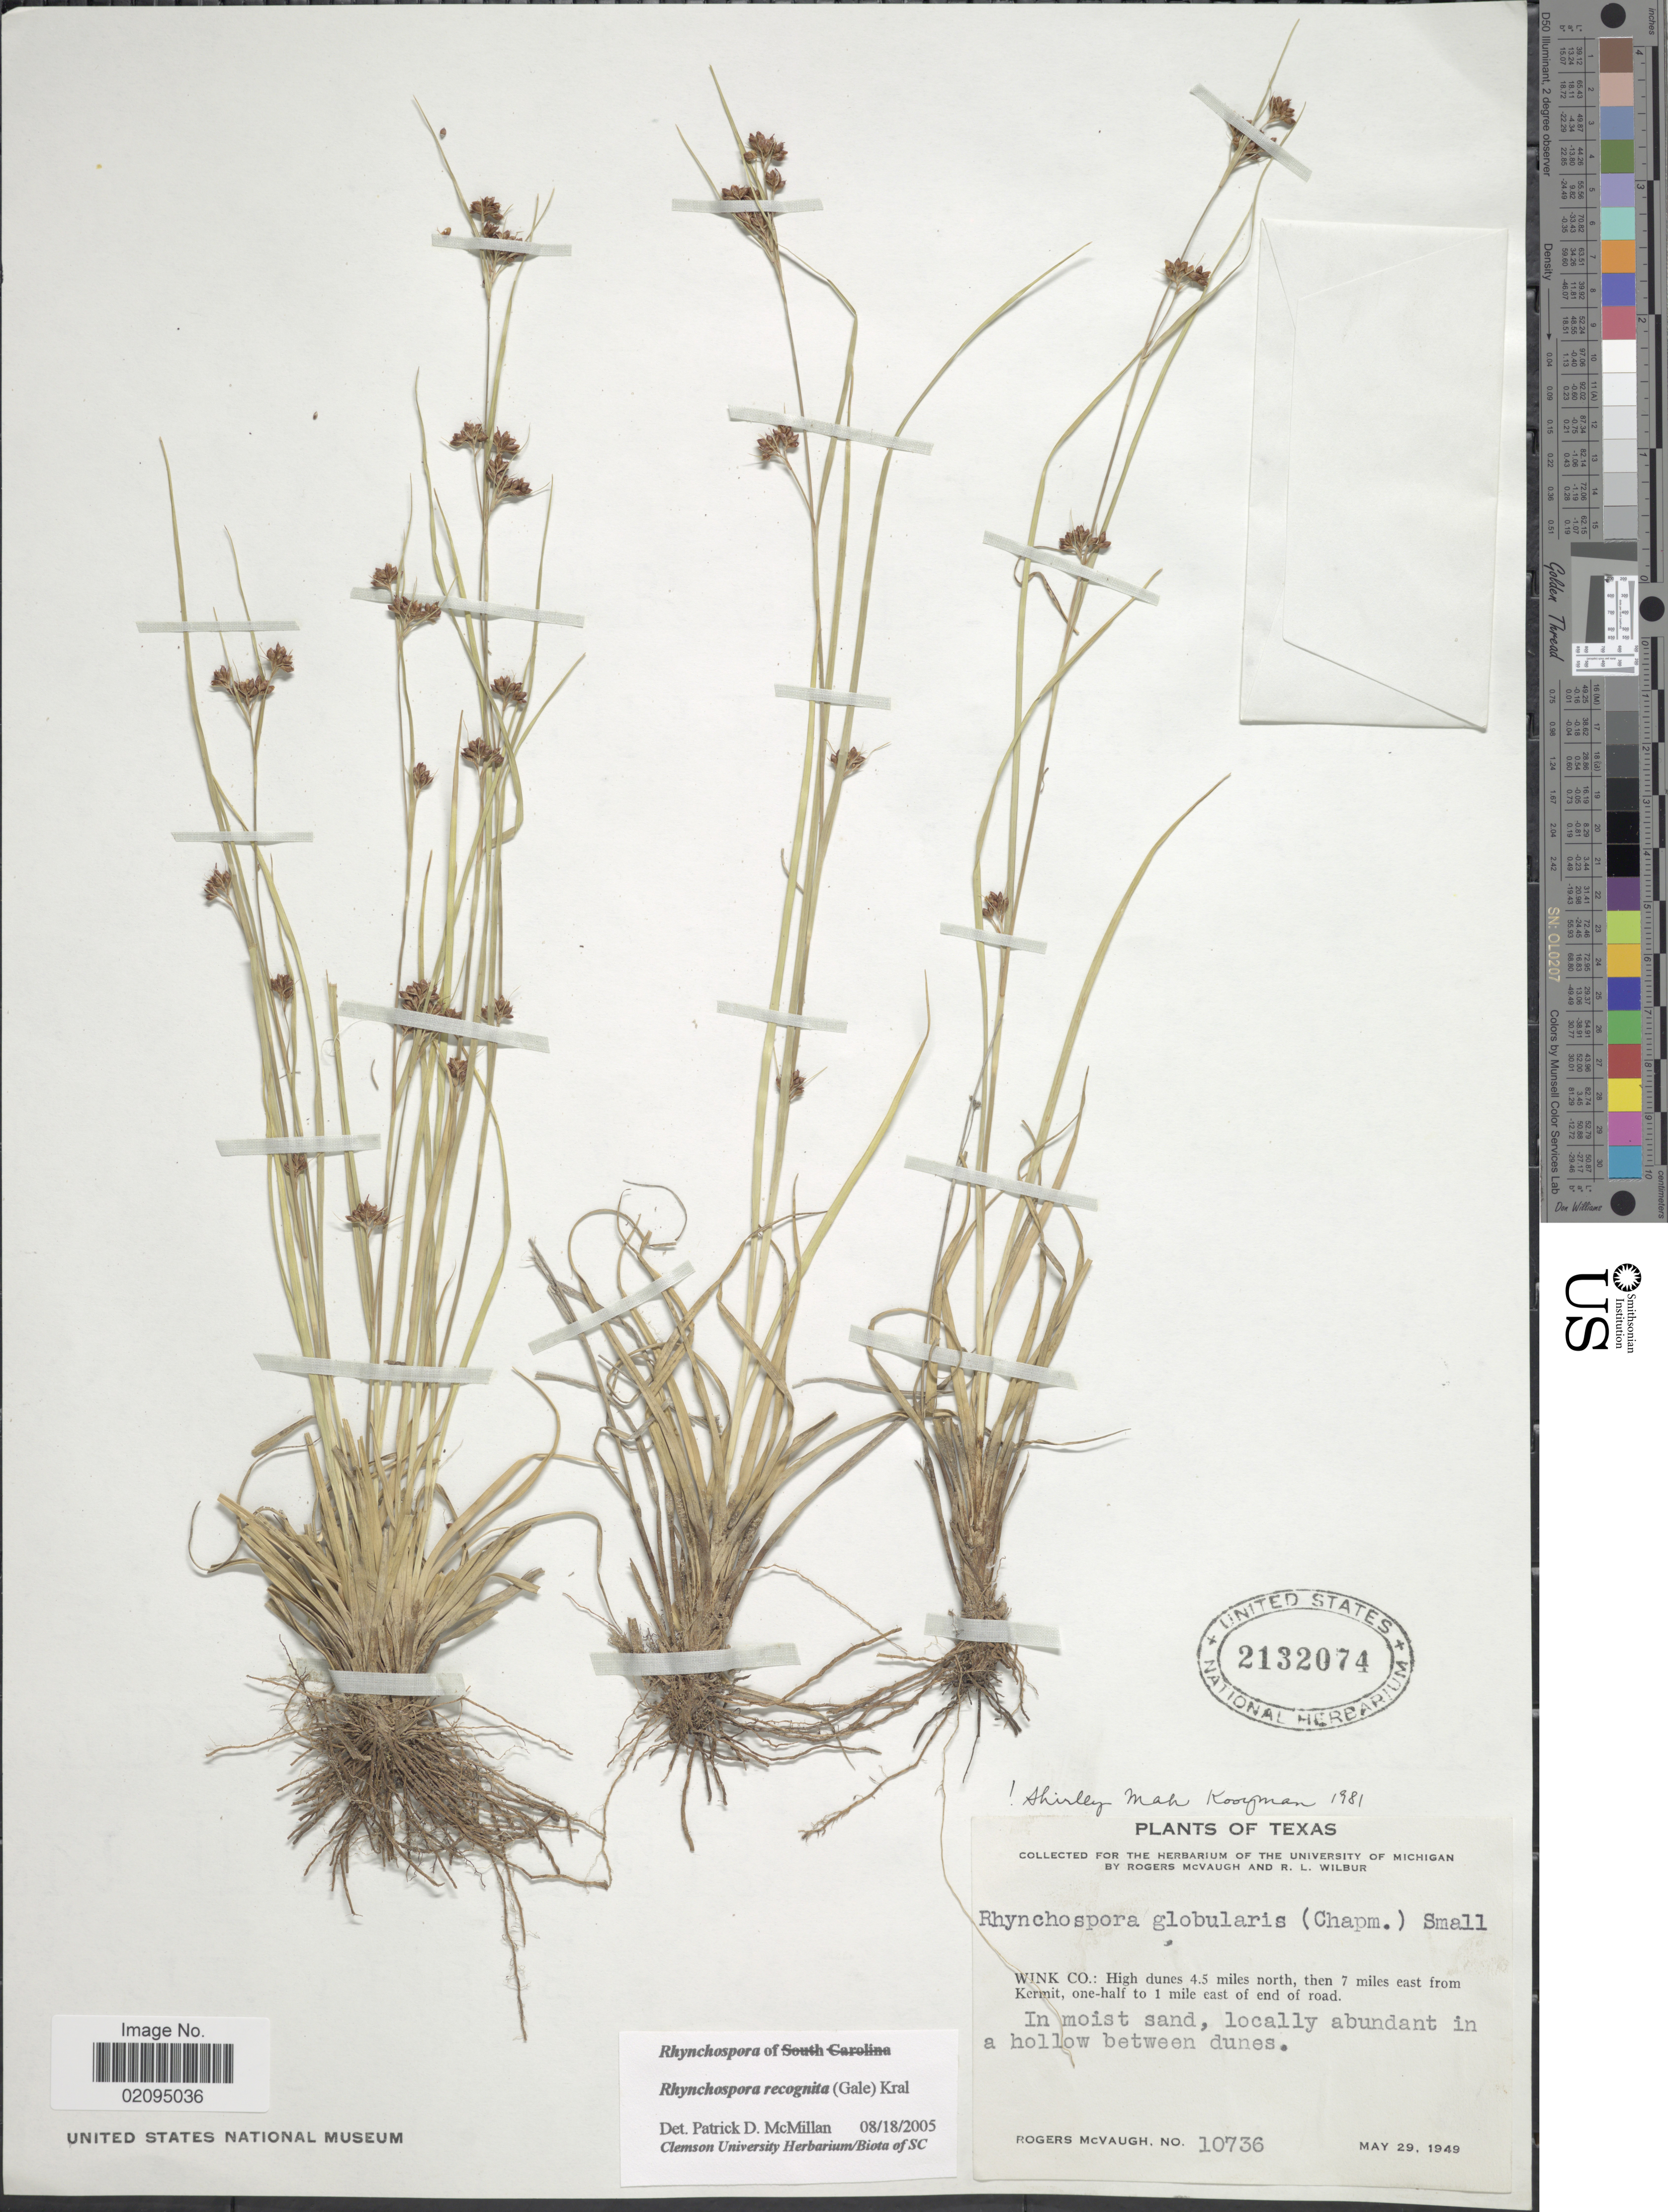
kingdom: Plantae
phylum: Tracheophyta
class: Liliopsida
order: Poales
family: Cyperaceae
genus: Rhynchospora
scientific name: Rhynchospora recognita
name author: (Gale) Kral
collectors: R. McVaugh & R. L. Wilbur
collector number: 10736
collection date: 1949-05-29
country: United States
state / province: Texas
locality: Wink Co.: High dunes 4.5 miles north, then 7 miles east from Kermit, one-half to 1 mile east of end of road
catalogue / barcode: US 2132074